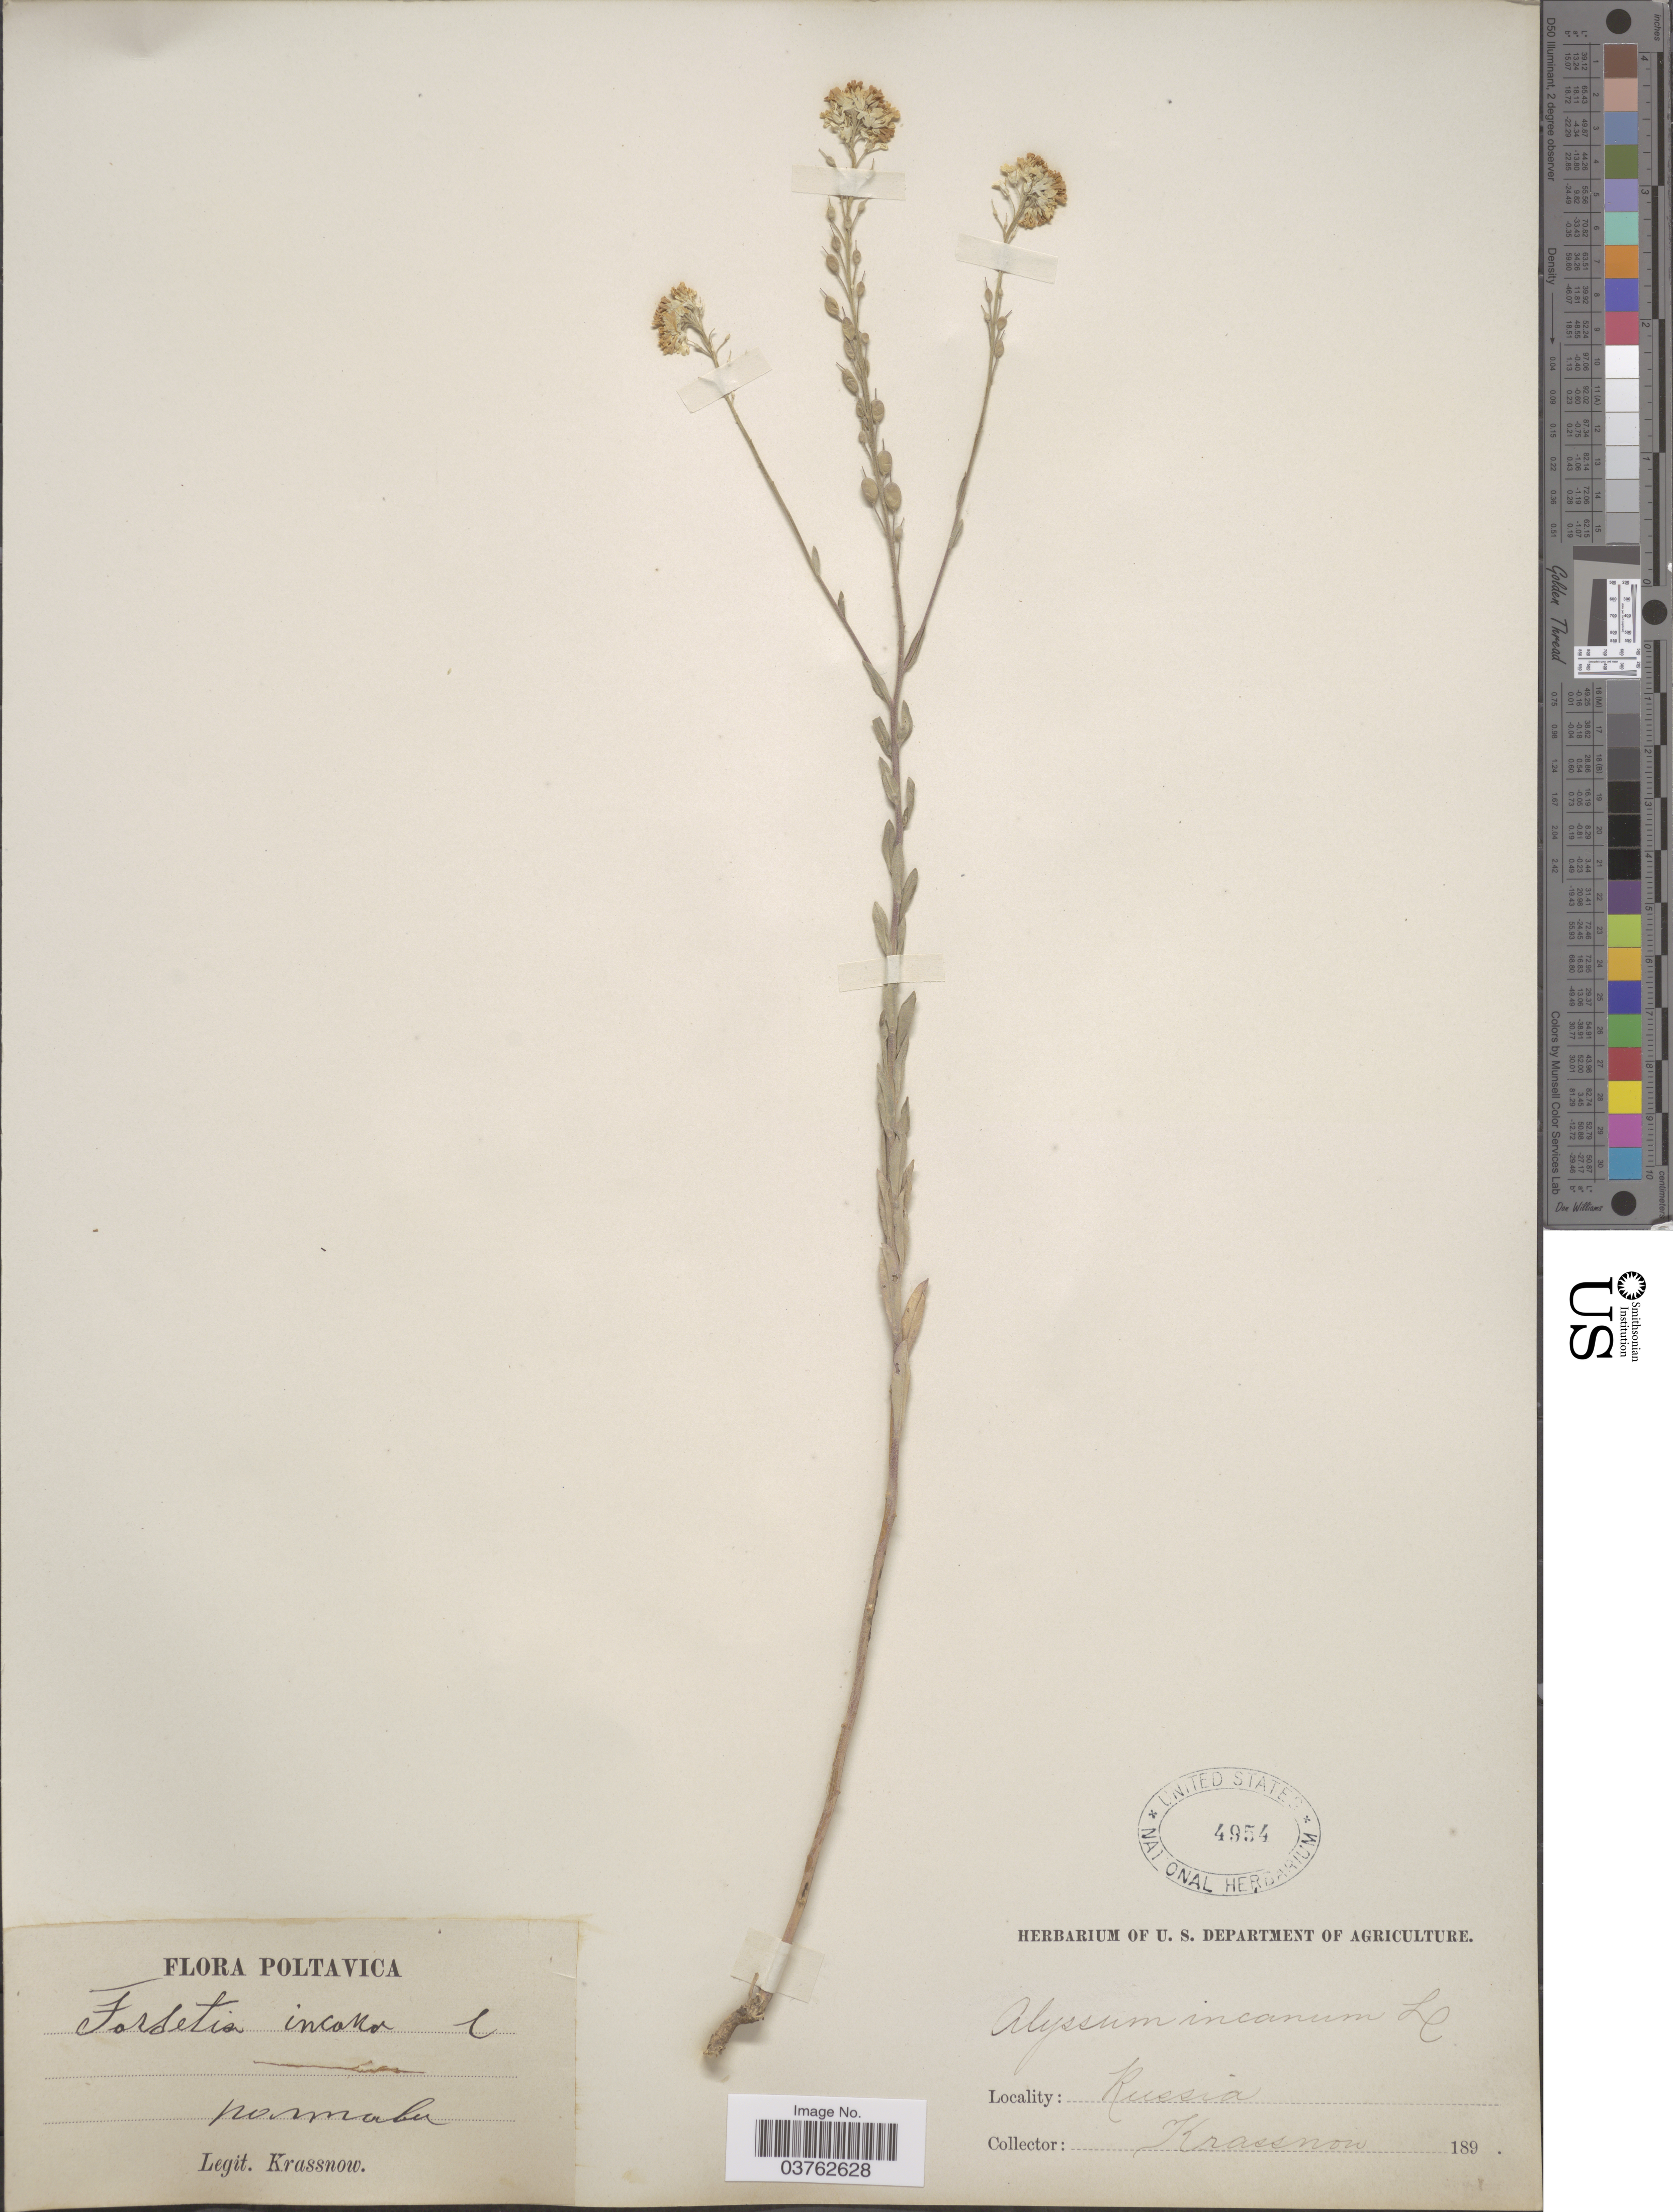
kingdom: Plantae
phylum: Tracheophyta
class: Magnoliopsida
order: Brassicales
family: Brassicaceae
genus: Berteroa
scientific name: Berteroa incana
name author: (L.) DC.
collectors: -. Krassnow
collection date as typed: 189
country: Ukraine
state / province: Poltava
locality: Poltava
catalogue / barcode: US 4954